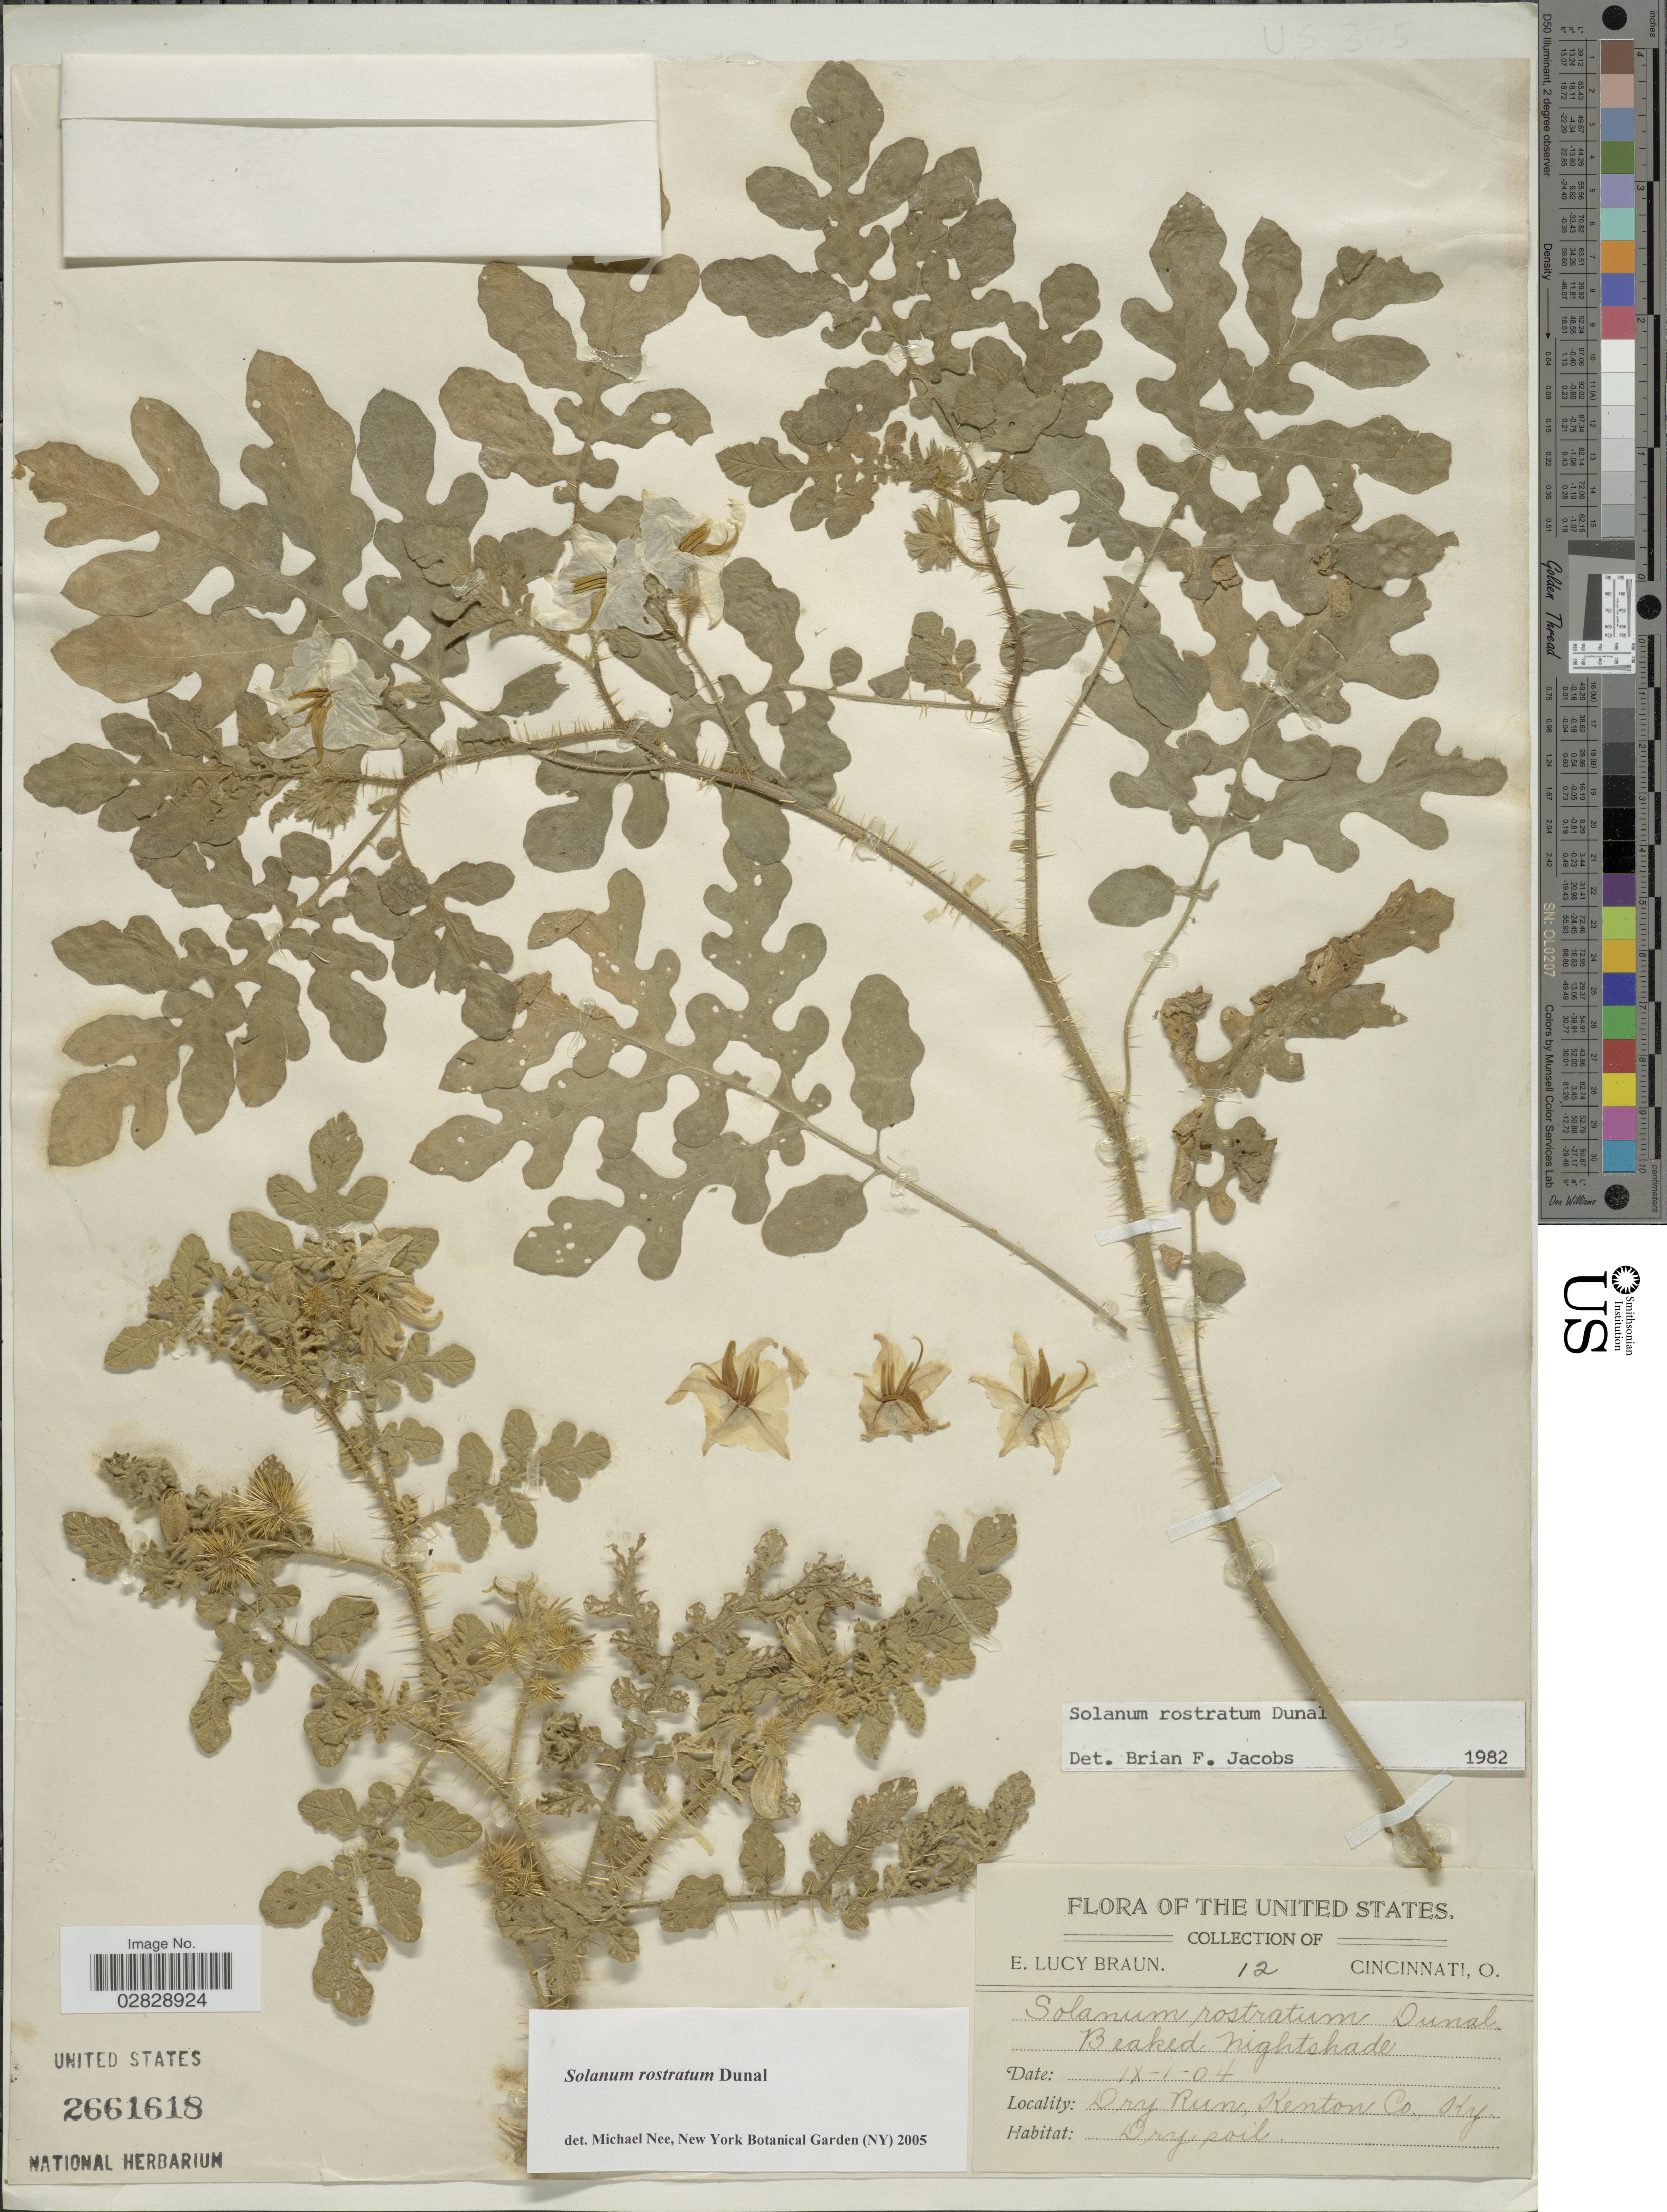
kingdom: Plantae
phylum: Tracheophyta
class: Magnoliopsida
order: Solanales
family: Solanaceae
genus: Solanum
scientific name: Solanum rostratum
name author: Dunal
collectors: E. L. Braun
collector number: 12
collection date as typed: Transcribed d/m/y: 1/9/4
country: United States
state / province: Kentucky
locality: Dry Run, Kenton Co.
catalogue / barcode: US 2661618